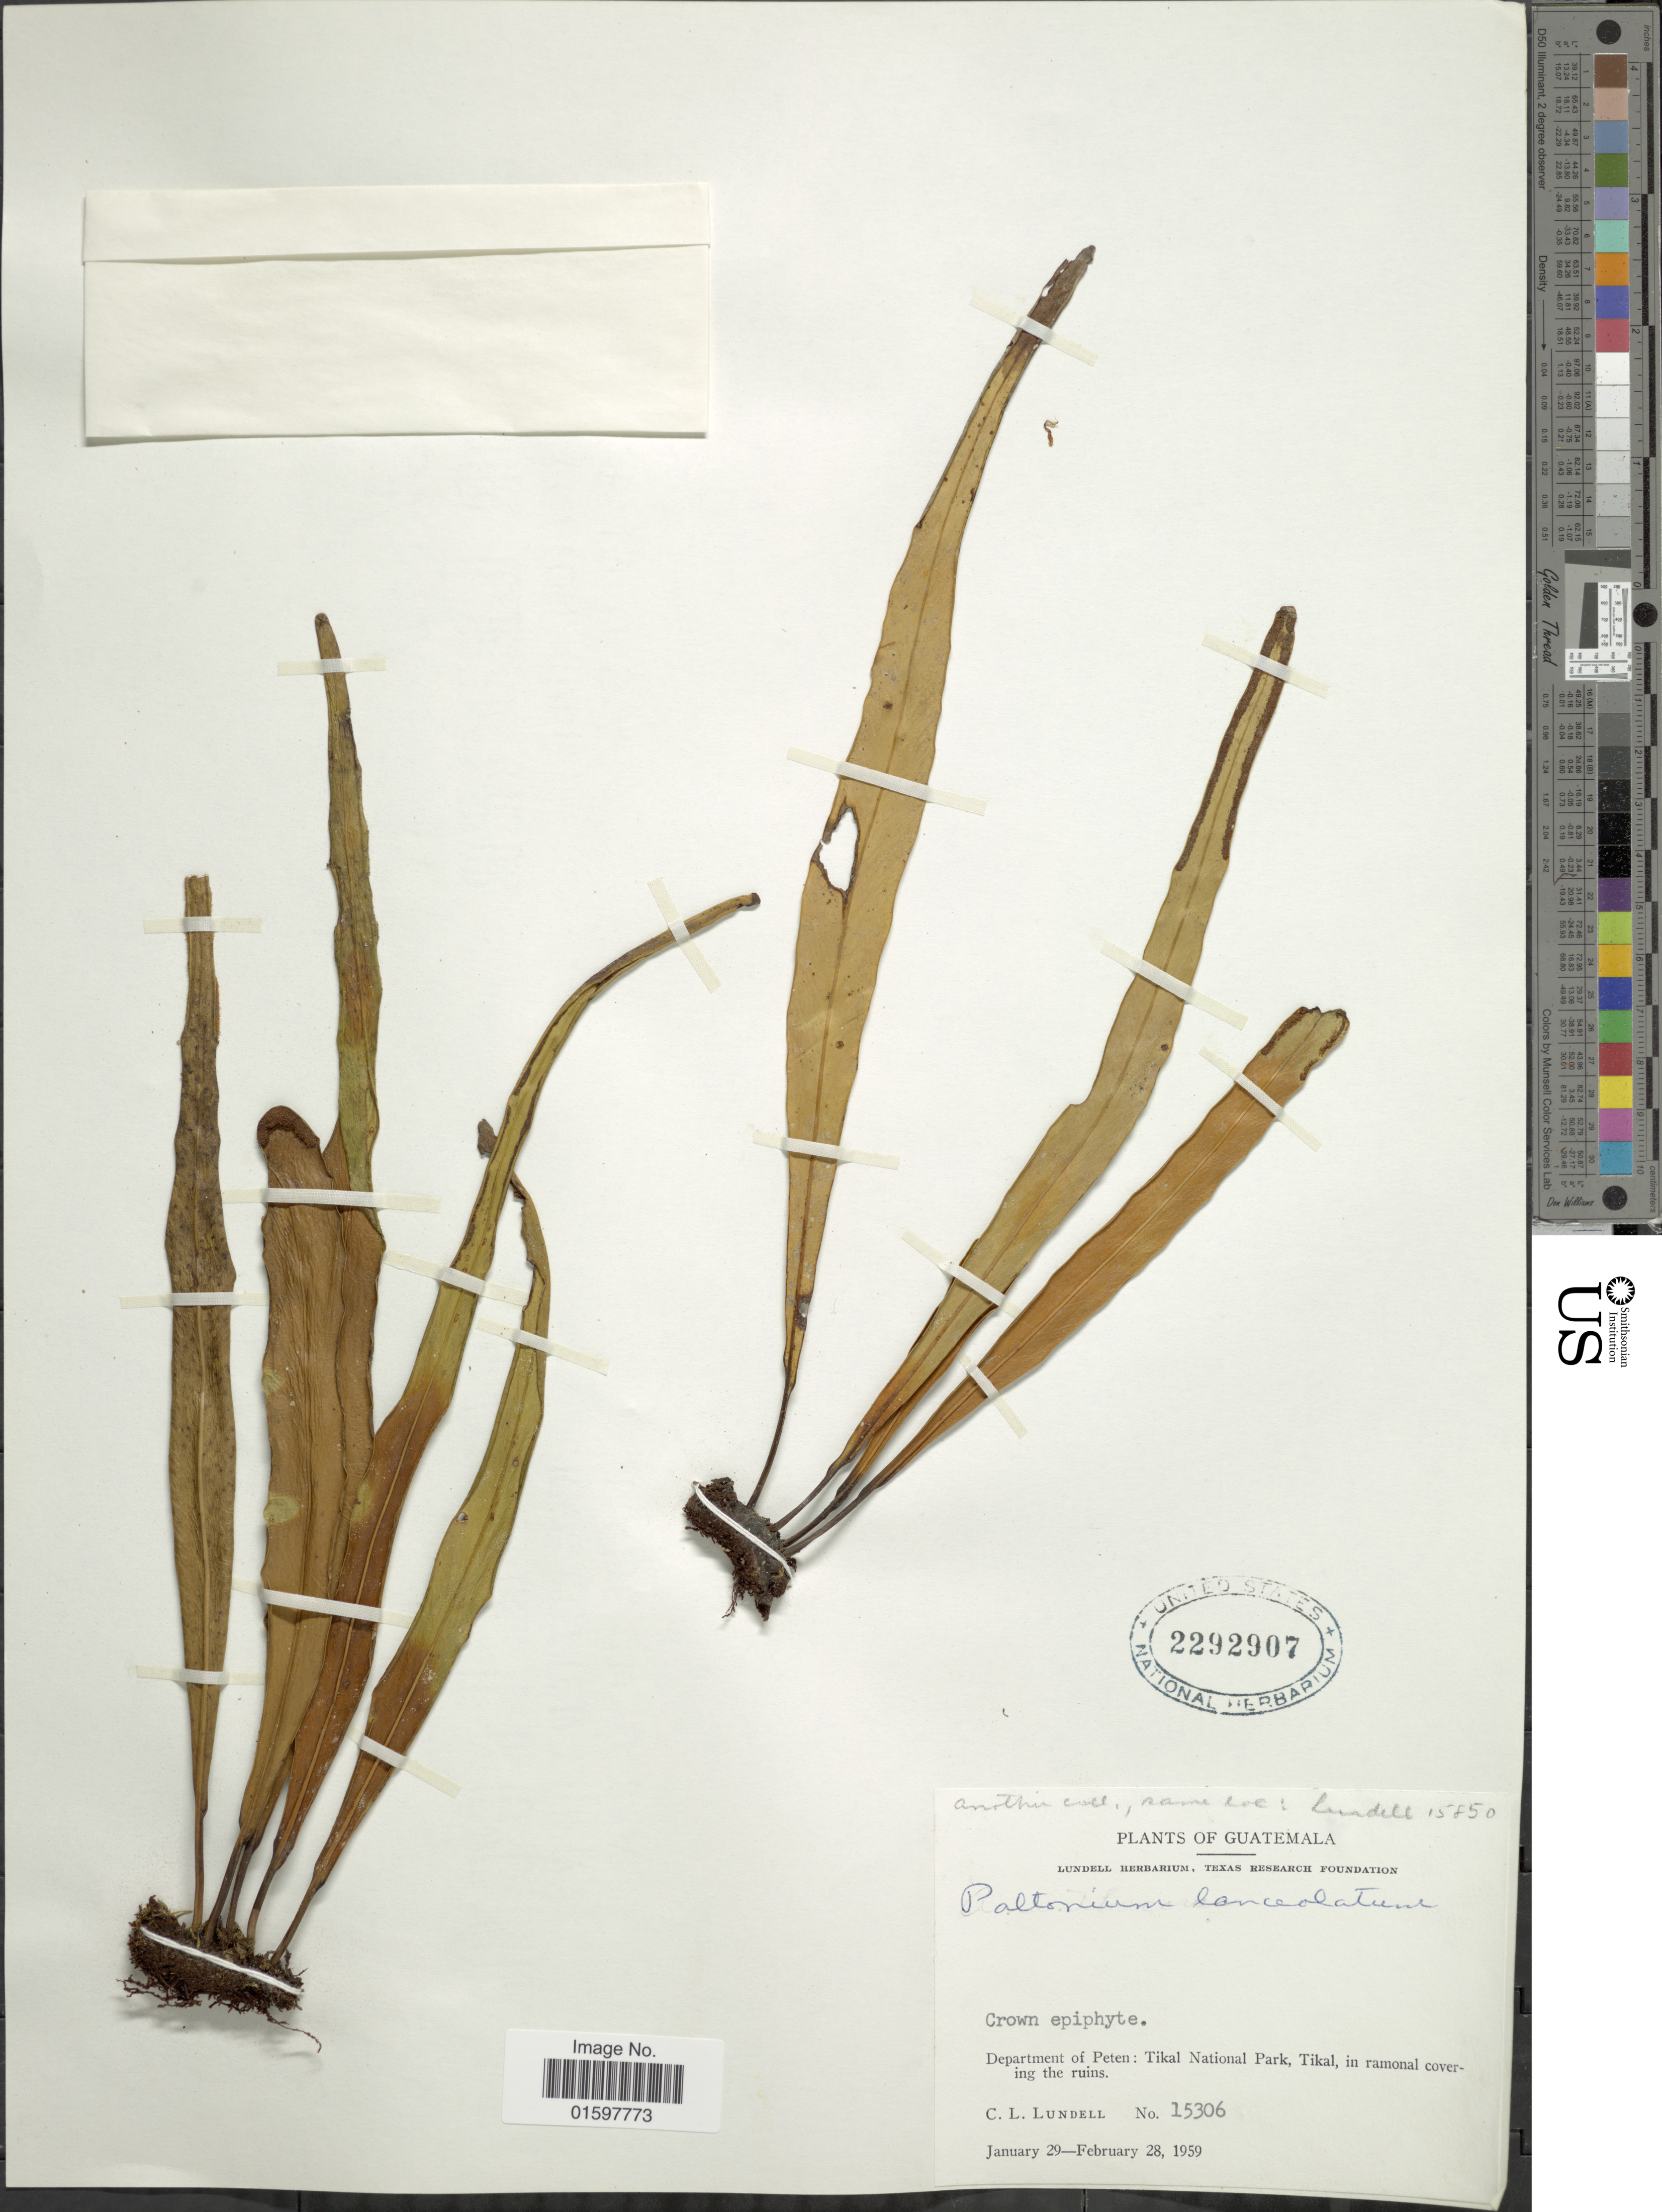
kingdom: Plantae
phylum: Tracheophyta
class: Polypodiopsida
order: Polypodiales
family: Polypodiaceae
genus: Pleopeltis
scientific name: Pleopeltis marginata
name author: A.R. Sm. & Tejero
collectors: C. L. Lundell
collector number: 15306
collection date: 1959-01-29/1959-02-28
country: Guatemala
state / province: El Petén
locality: Tikal National Park, Tikal.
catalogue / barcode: US 2292907